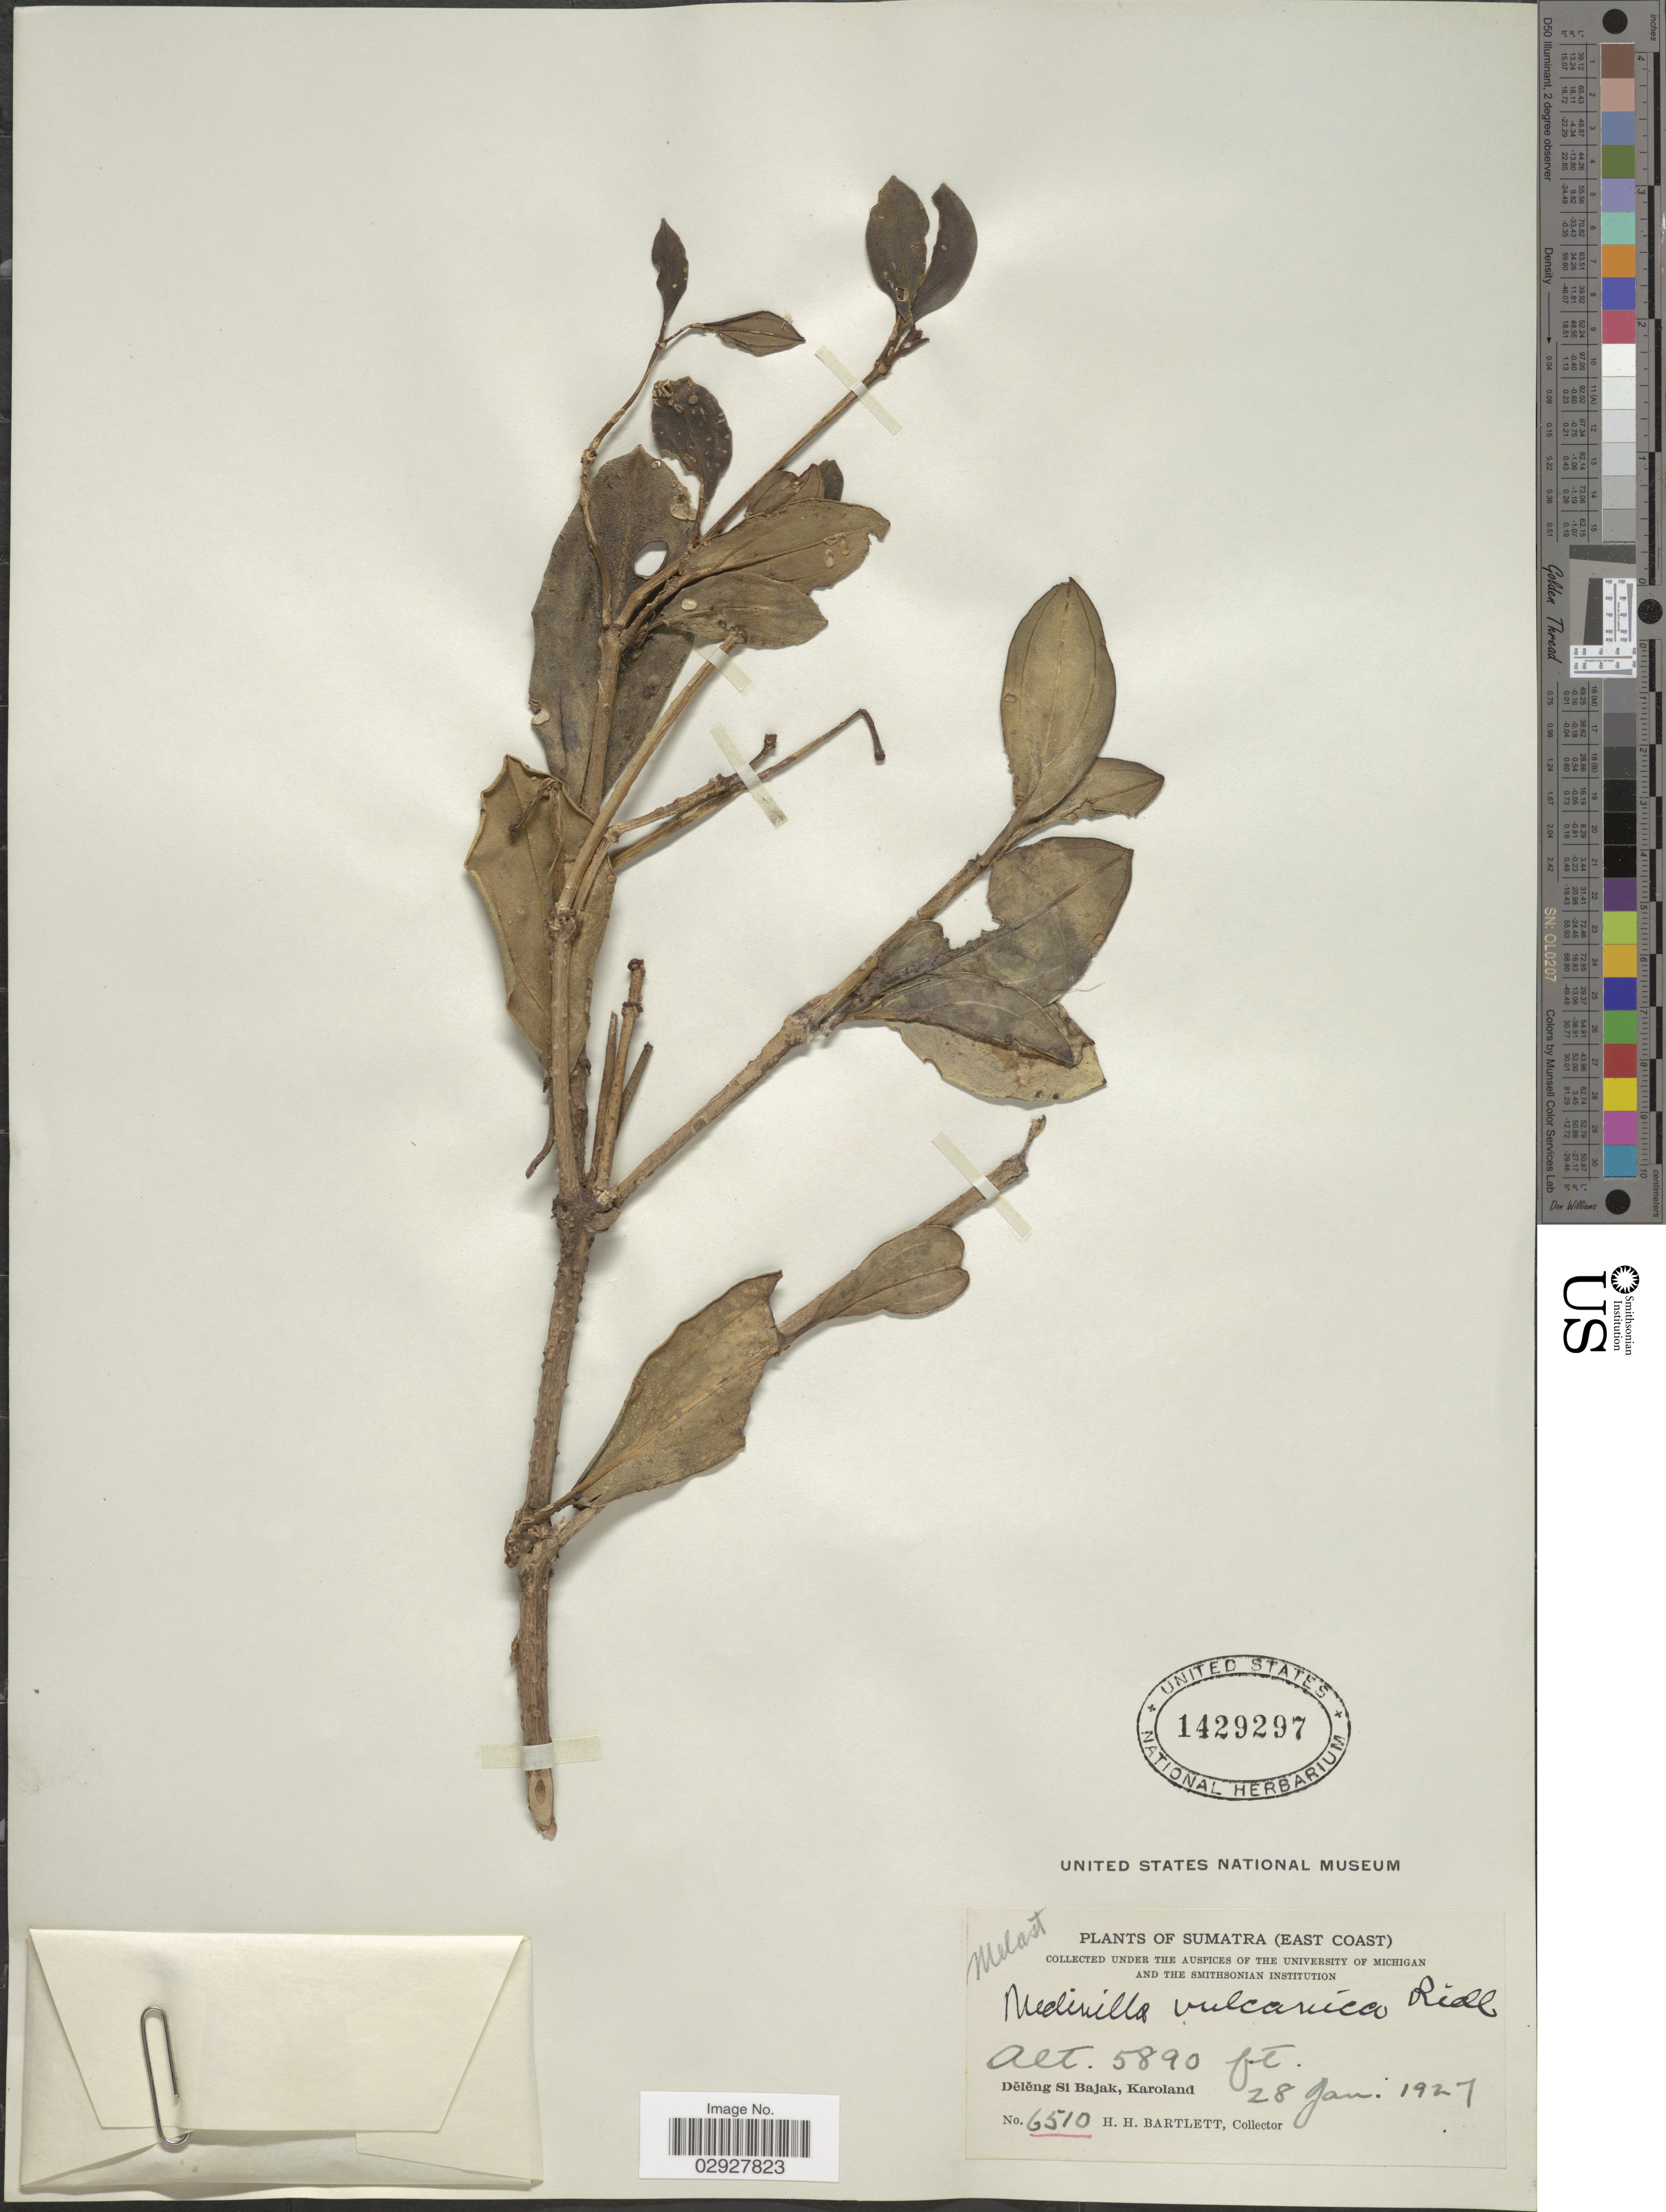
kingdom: Plantae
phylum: Tracheophyta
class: Magnoliopsida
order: Myrtales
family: Melastomataceae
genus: Medinilla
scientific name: Medinilla vulcanica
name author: Merr.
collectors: H. H. Bartlett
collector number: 6510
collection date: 1927-01-28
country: Indonesia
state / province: Sumatra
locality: (East Coast). Deleng Si Bajak, Karoland.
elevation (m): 1795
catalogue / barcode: US 1429297